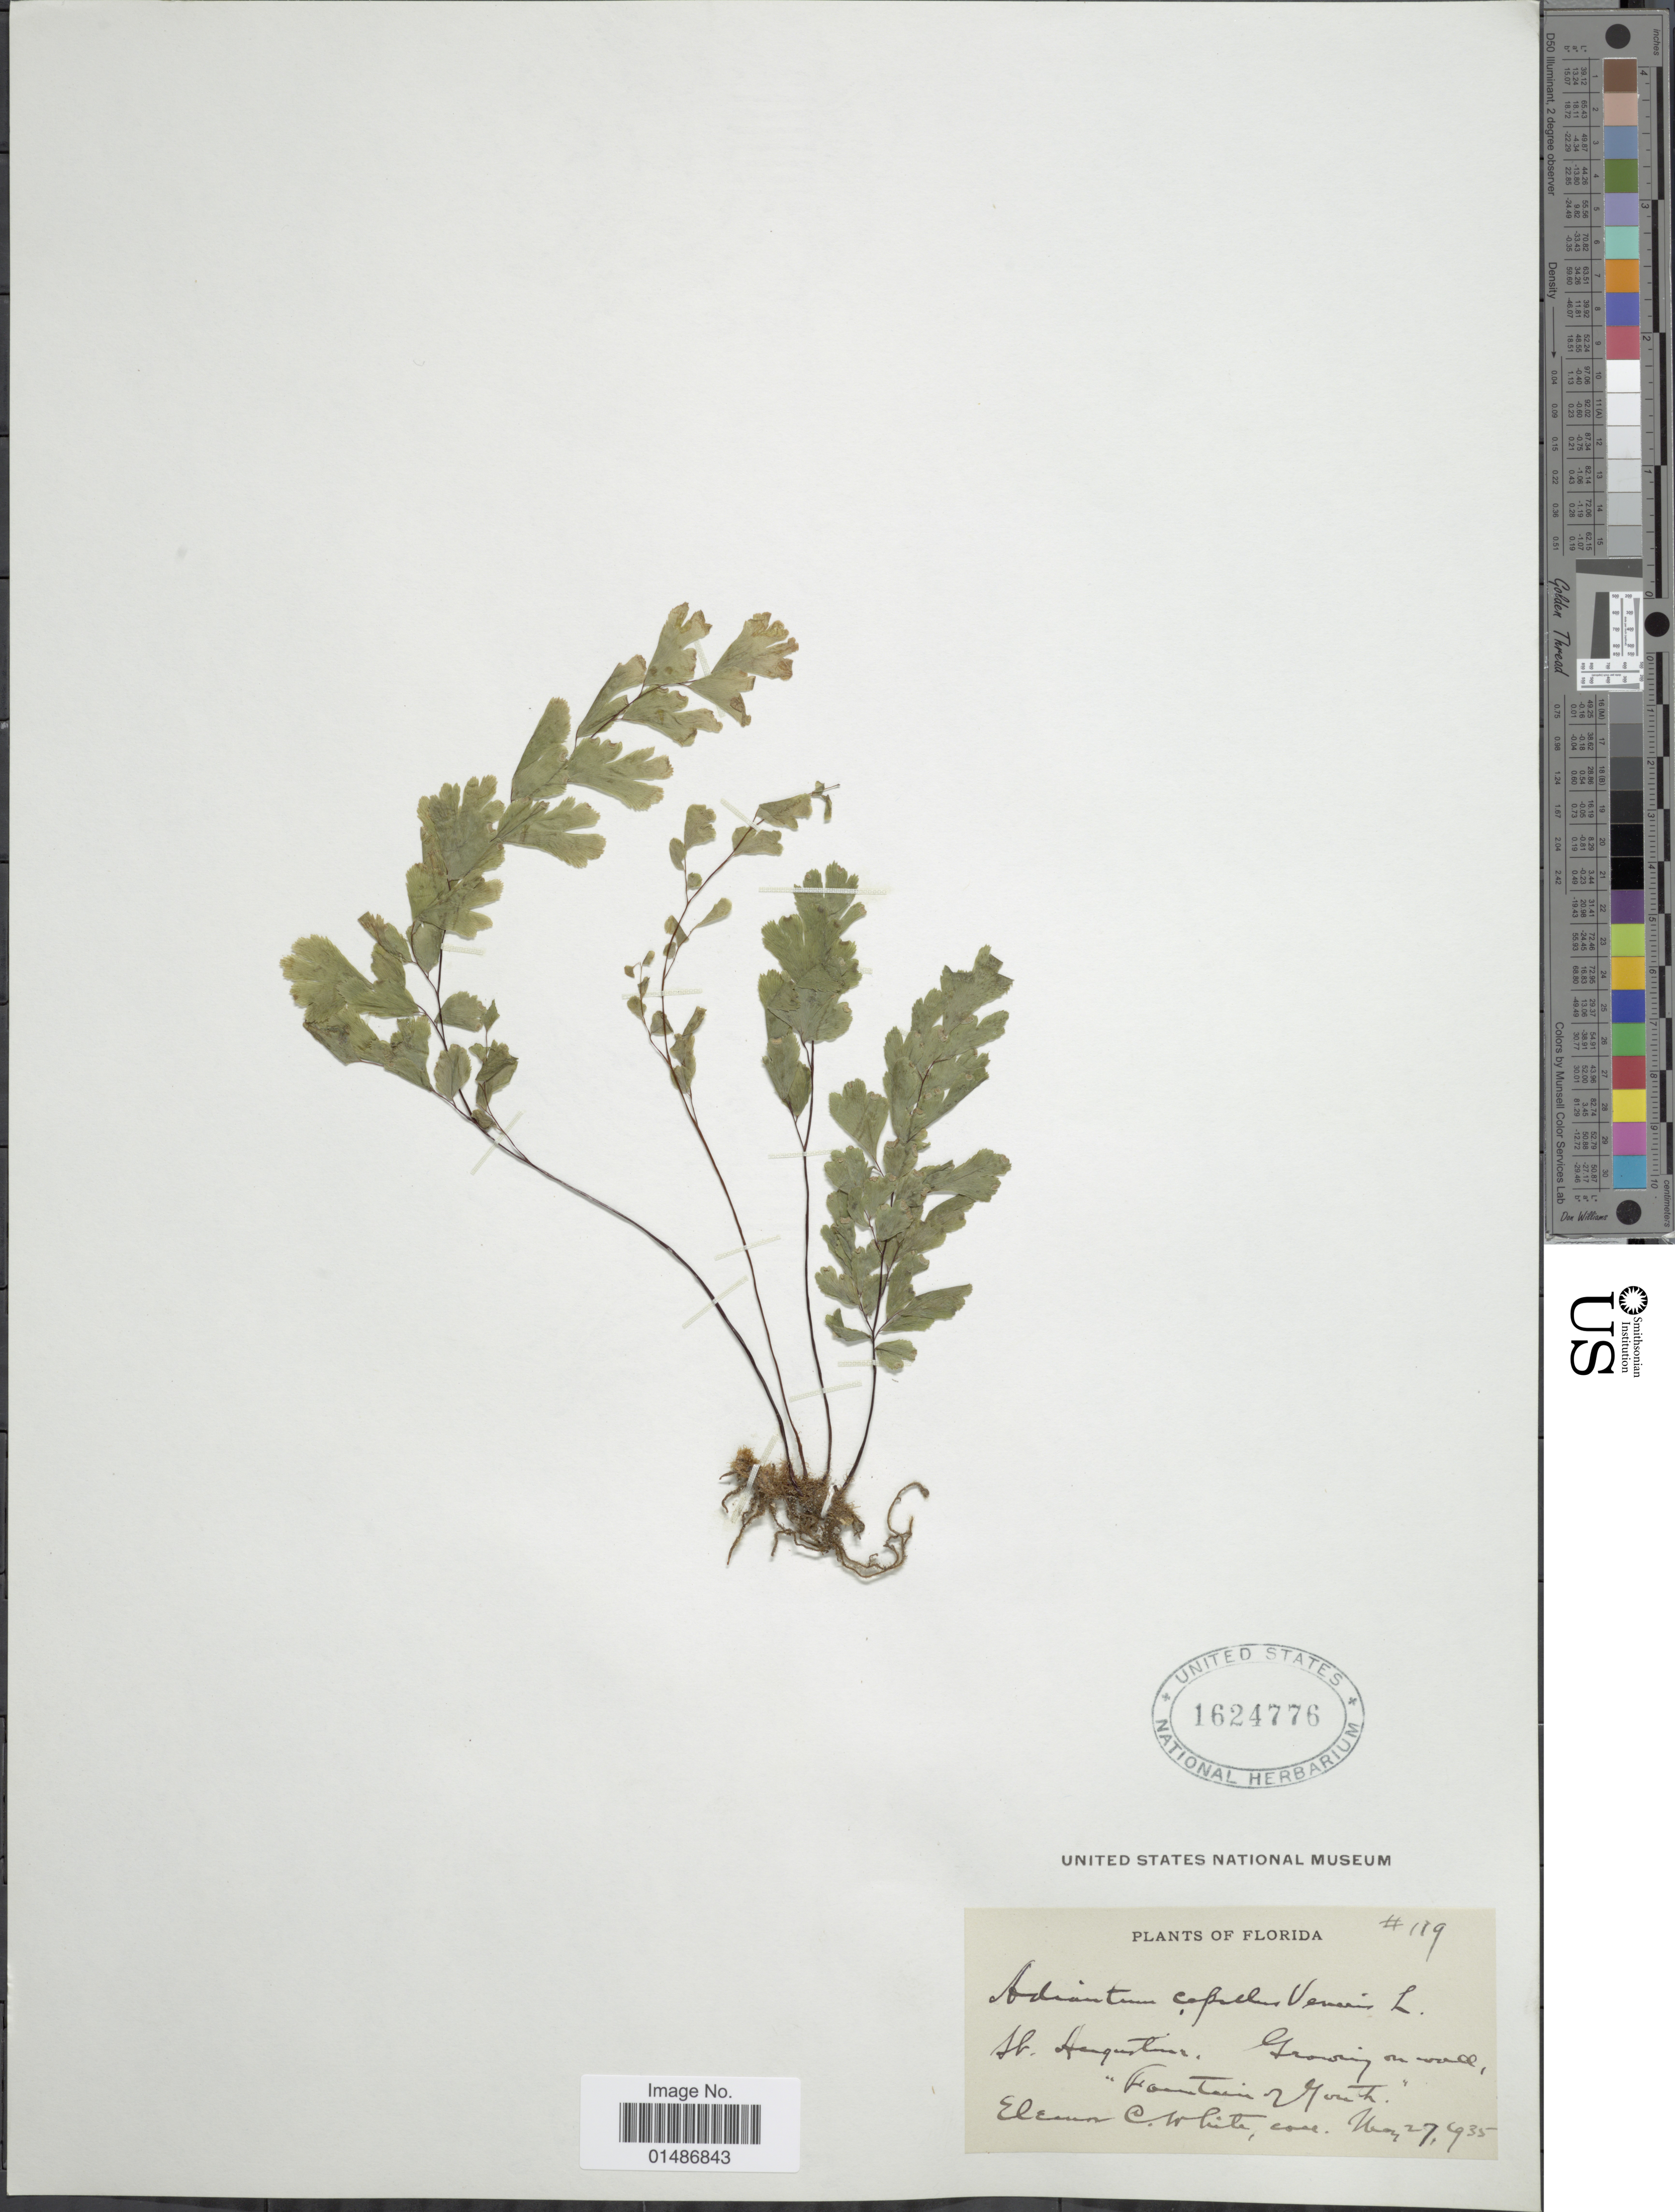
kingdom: Plantae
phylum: Tracheophyta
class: Polypodiopsida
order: Polypodiales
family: Pteridaceae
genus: Adiantum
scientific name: Adiantum capillus-veneris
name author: L.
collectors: E. C. White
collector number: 119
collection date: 1935-05-27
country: United States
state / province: Florida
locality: St. Augustine. Growing on wall, "Fountain of Youth".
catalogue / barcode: US 1624776